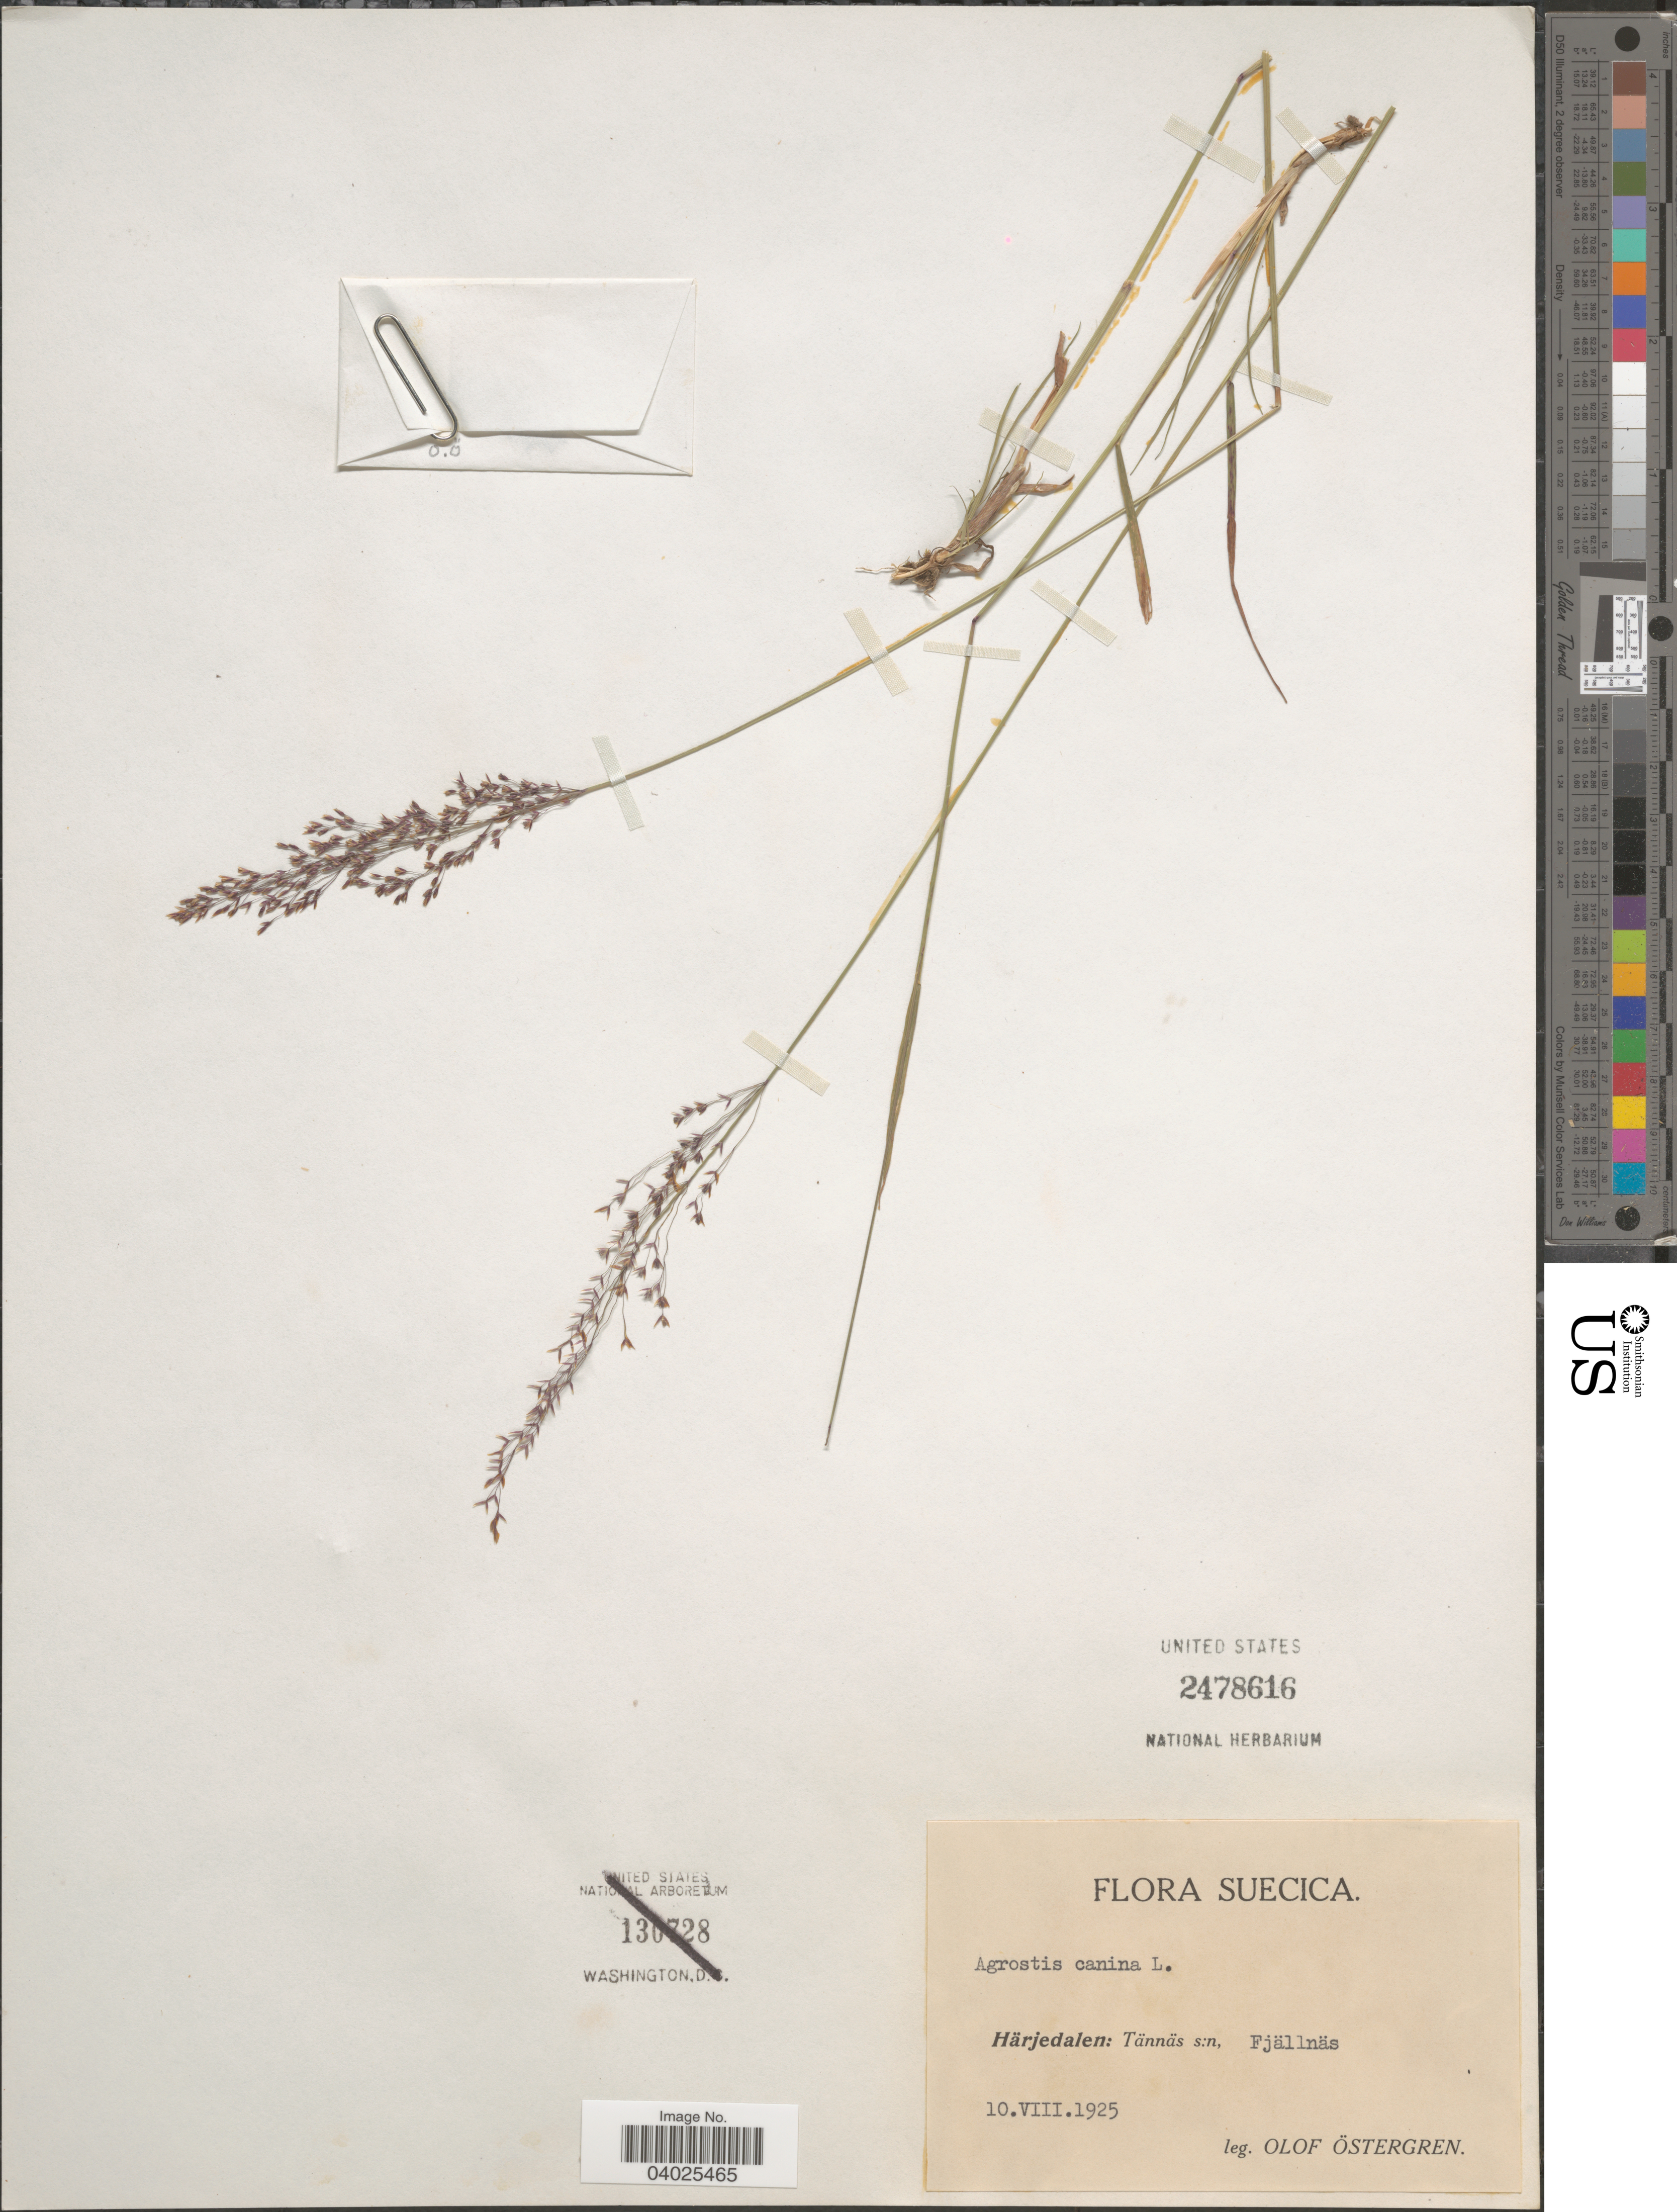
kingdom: Plantae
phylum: Tracheophyta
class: Liliopsida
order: Poales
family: Poaceae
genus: Agrostis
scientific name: Agrostis canina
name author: L.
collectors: O. Östergren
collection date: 1925-08-10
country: Sweden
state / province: Jamtland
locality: Suecica. Härjedalen: Tännäs s:n, Fjällnäs.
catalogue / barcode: US 2478616